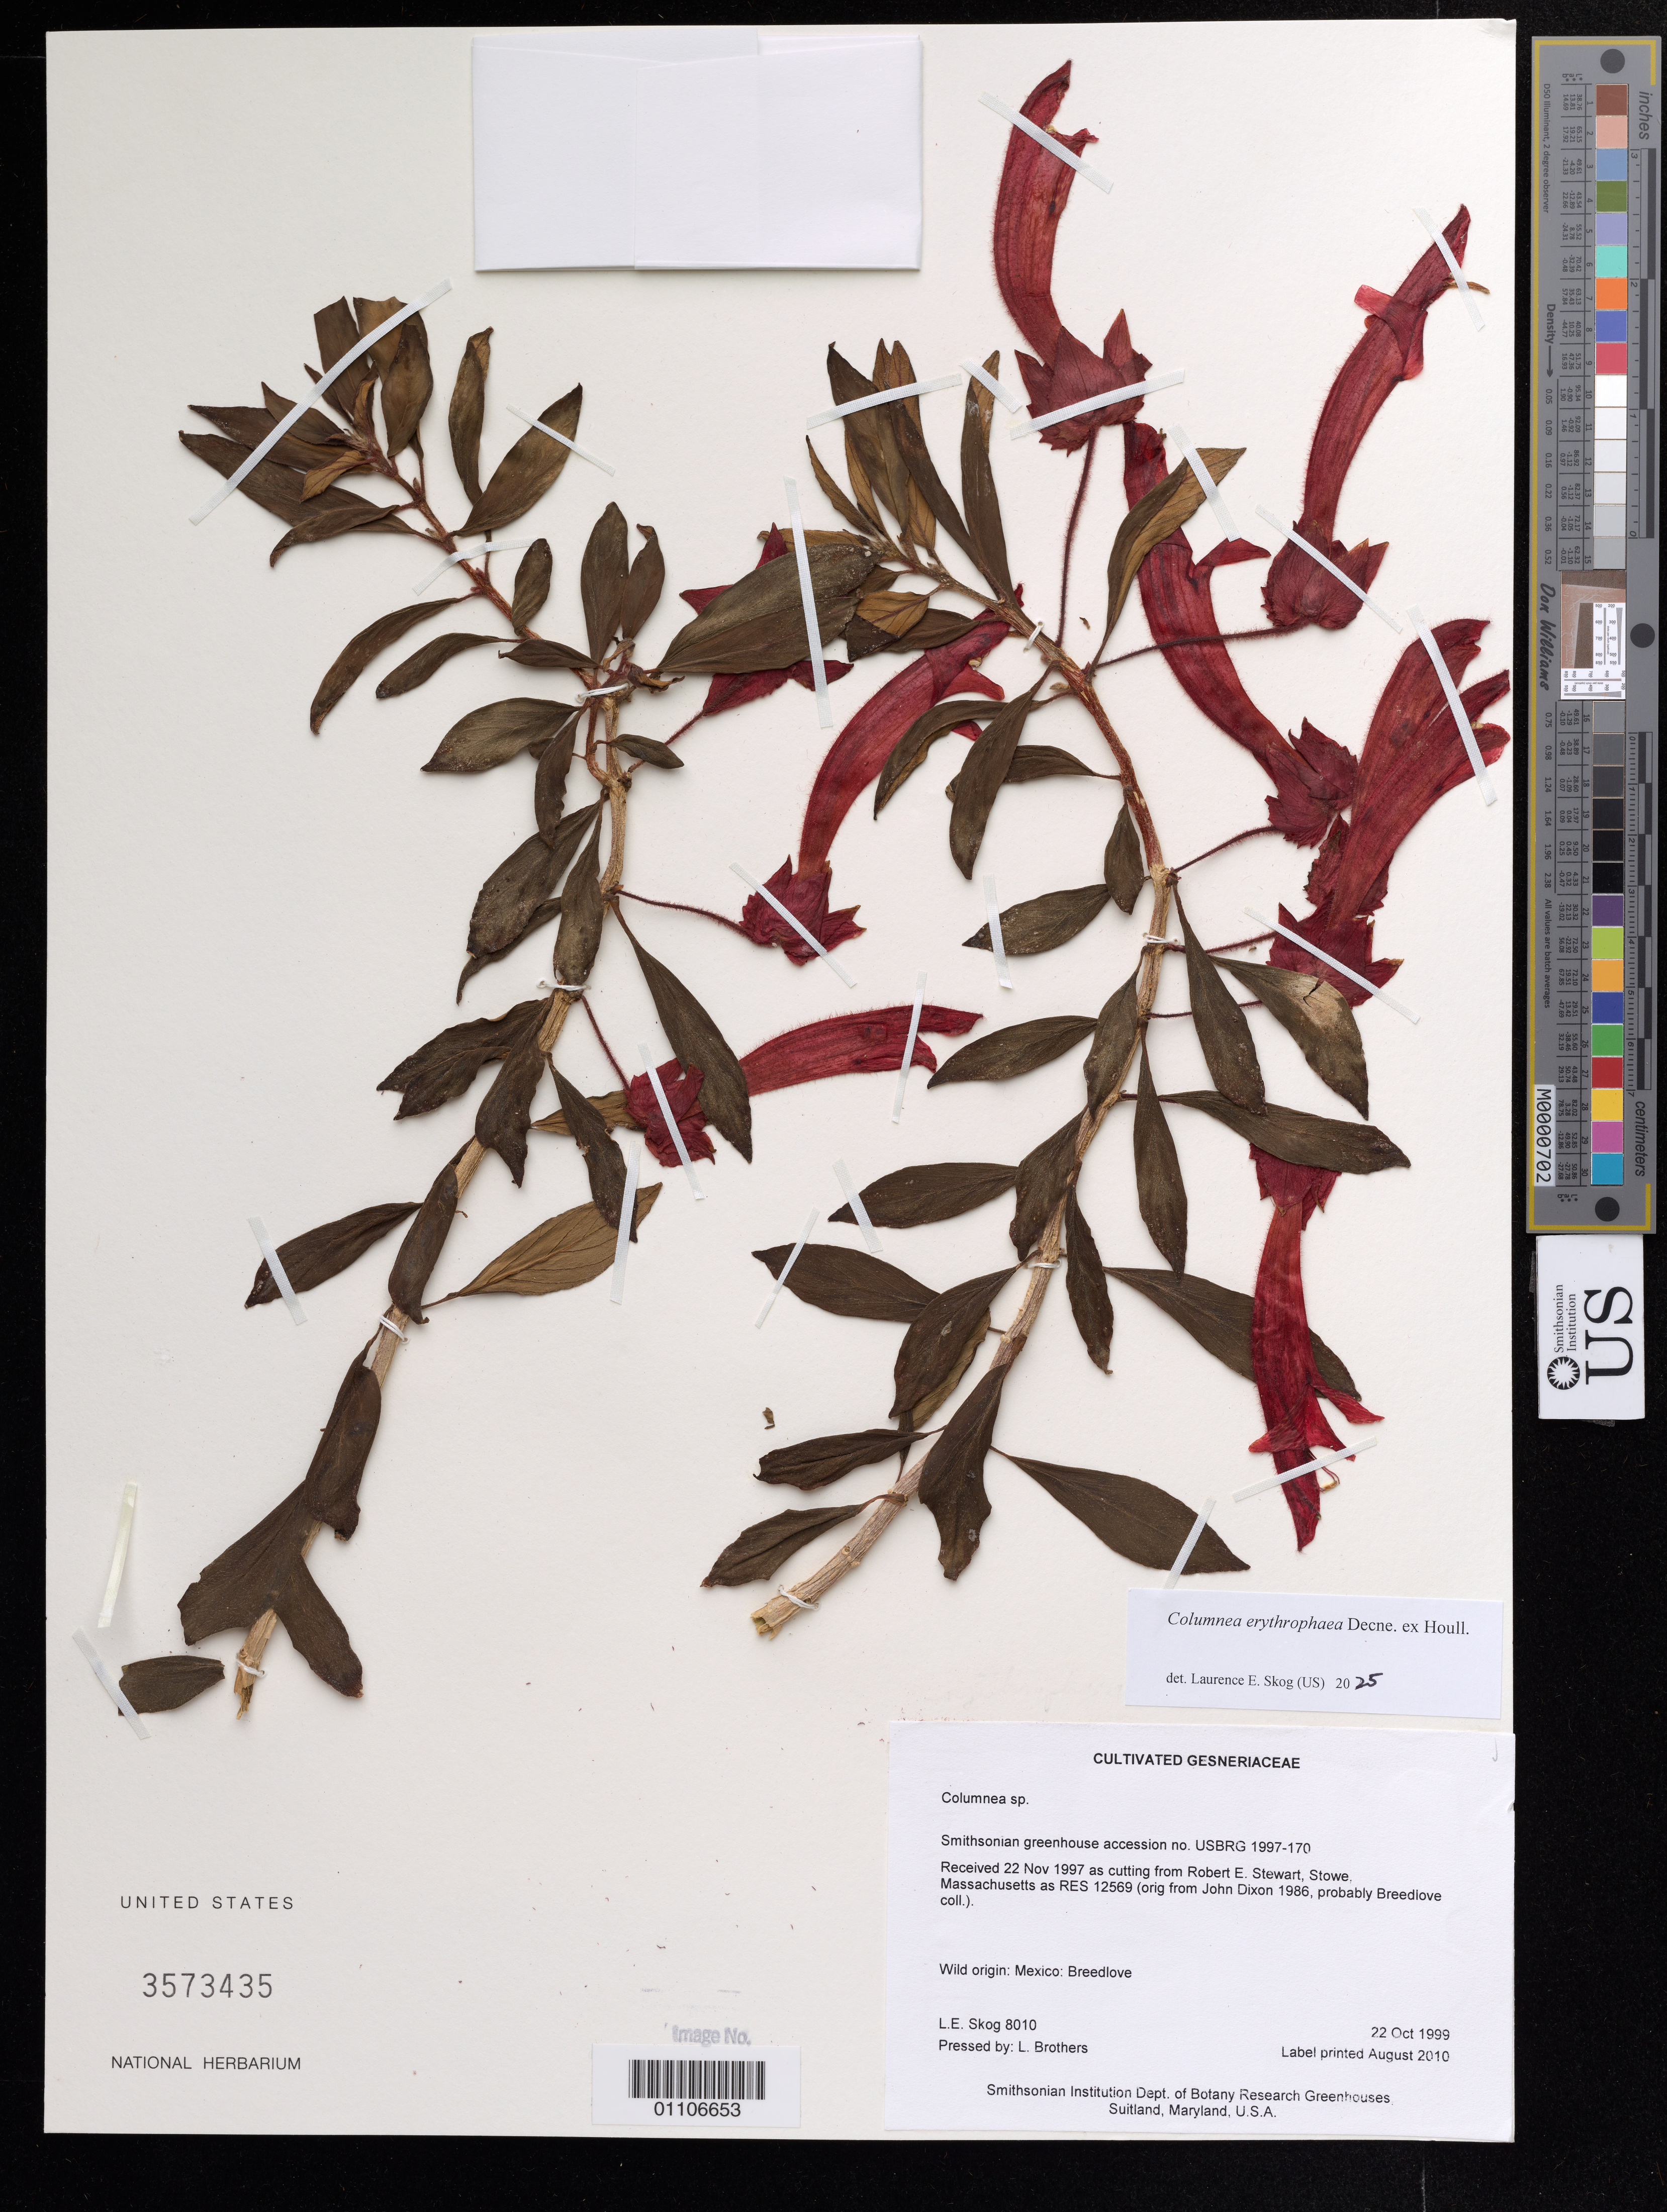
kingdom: Plantae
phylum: Tracheophyta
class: Magnoliopsida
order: Lamiales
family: Gesneriaceae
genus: Columnea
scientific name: Columnea erythrophaea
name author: Decne. ex Houllet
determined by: Skog, Laurence E.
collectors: L. E. Skog & L. Brothers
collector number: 8010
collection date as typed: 22 Oct 1999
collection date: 1999-10-22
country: Mexico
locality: Smithsonian Institution Dept. of Botany Research Greenhouses, Suitland, Maryland, U.S.A.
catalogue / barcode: US 3573435